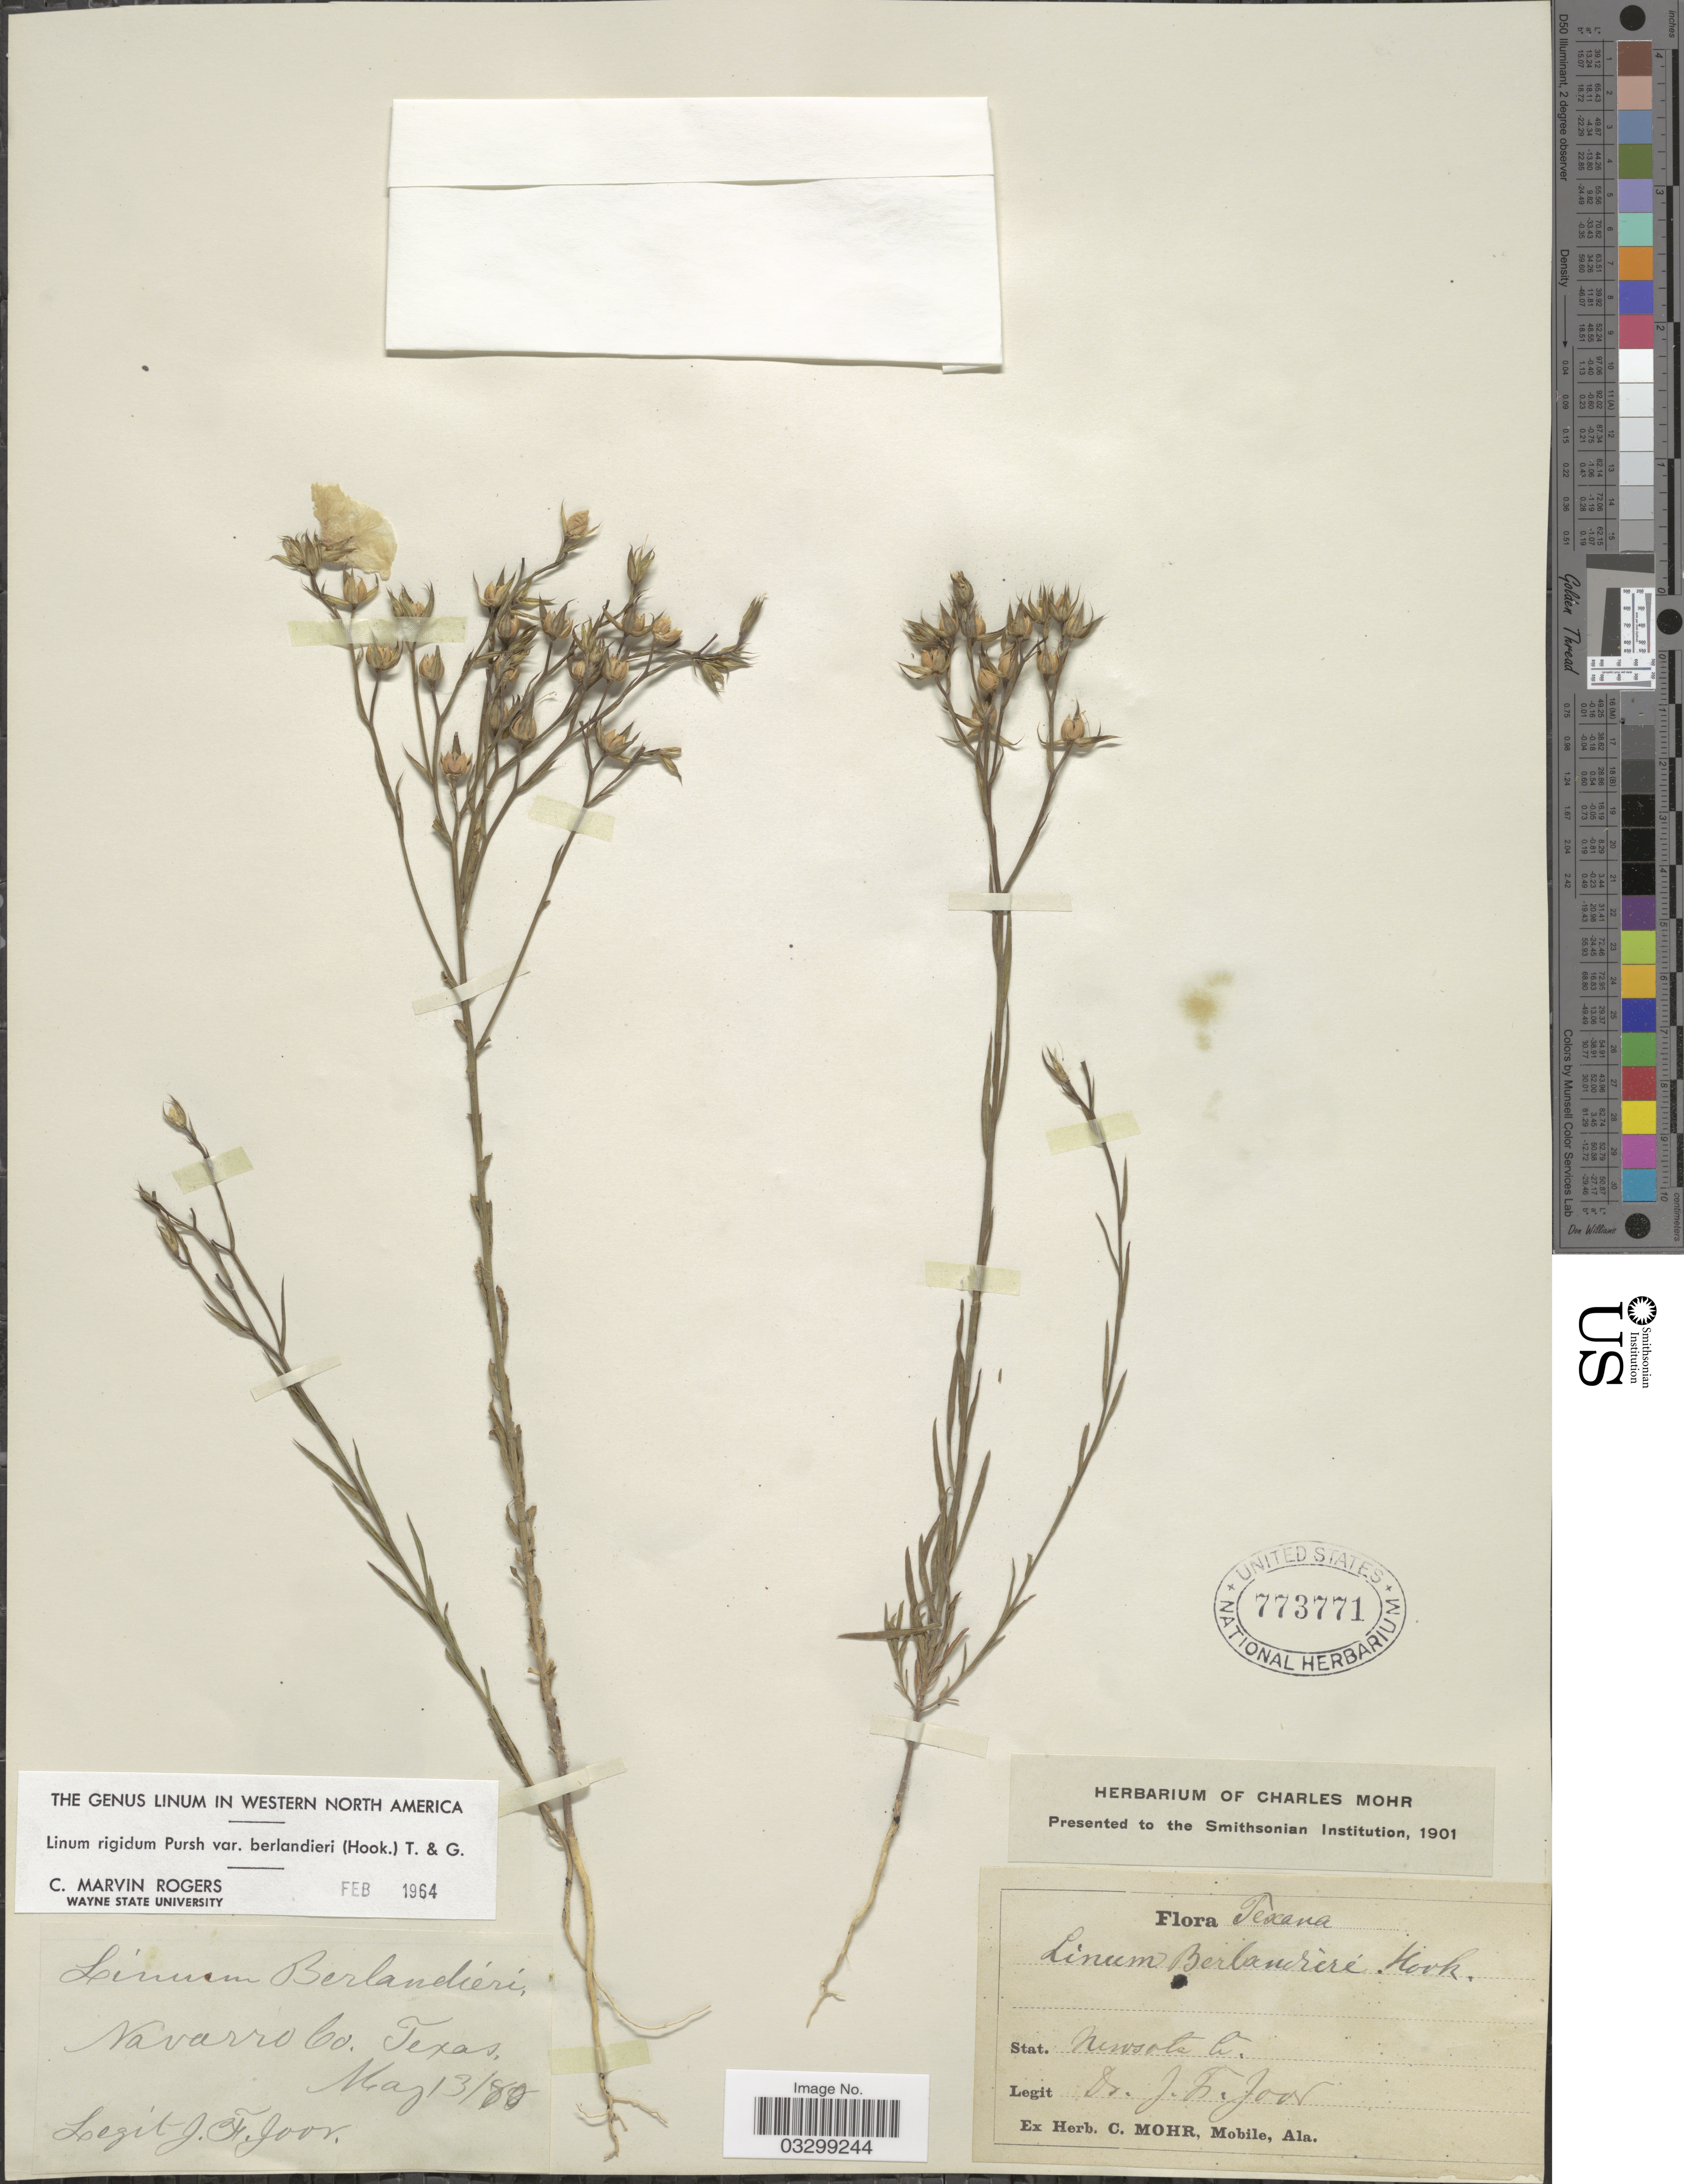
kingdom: Plantae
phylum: Tracheophyta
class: Magnoliopsida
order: Malpighiales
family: Linaceae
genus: Linum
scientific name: Linum rigidum var. berlandieri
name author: Pursh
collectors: J. F. Joor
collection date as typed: Transcribed d/m/y: 13/5/80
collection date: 1880-05-13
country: United States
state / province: Texas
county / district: Navarro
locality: Navarro Co.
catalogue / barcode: US 773771